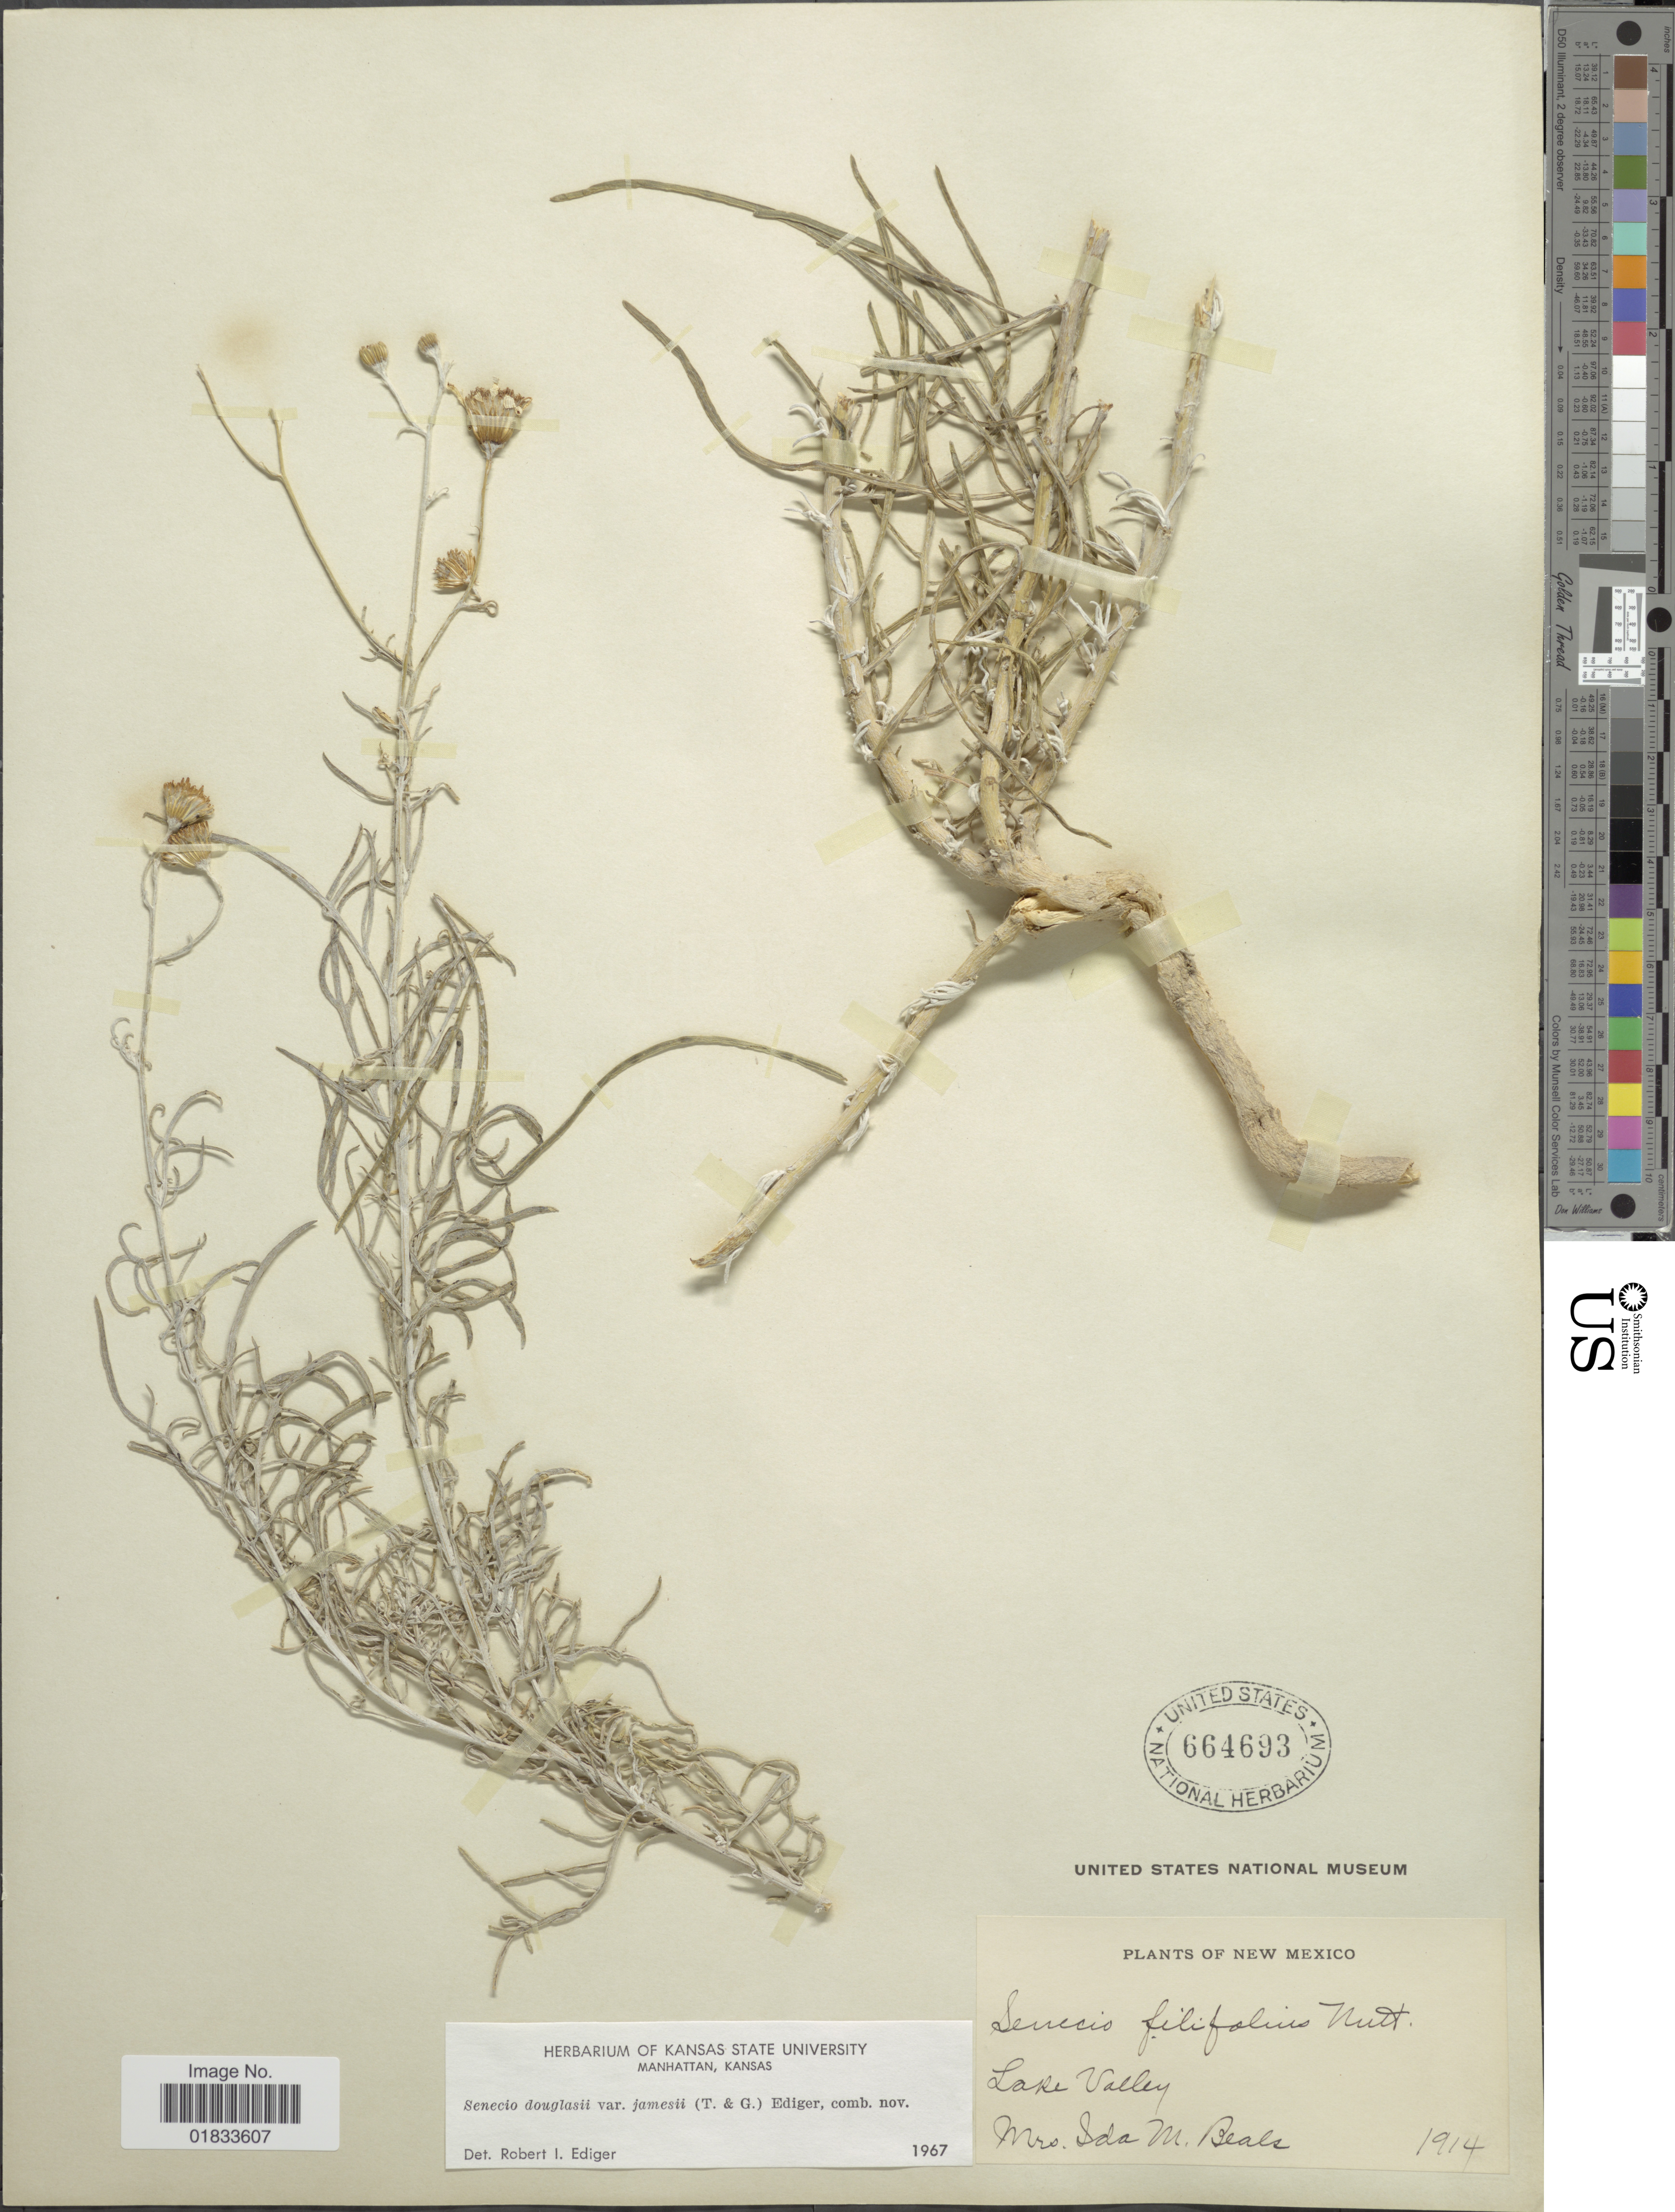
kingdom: Plantae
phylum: Tracheophyta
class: Magnoliopsida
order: Asterales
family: Asteraceae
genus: Senecio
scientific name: Senecio flaccidus var. flaccidus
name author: Less.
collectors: I. M. Beals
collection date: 1914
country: United States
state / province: New Mexico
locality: Lake Valley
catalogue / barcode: US 664693